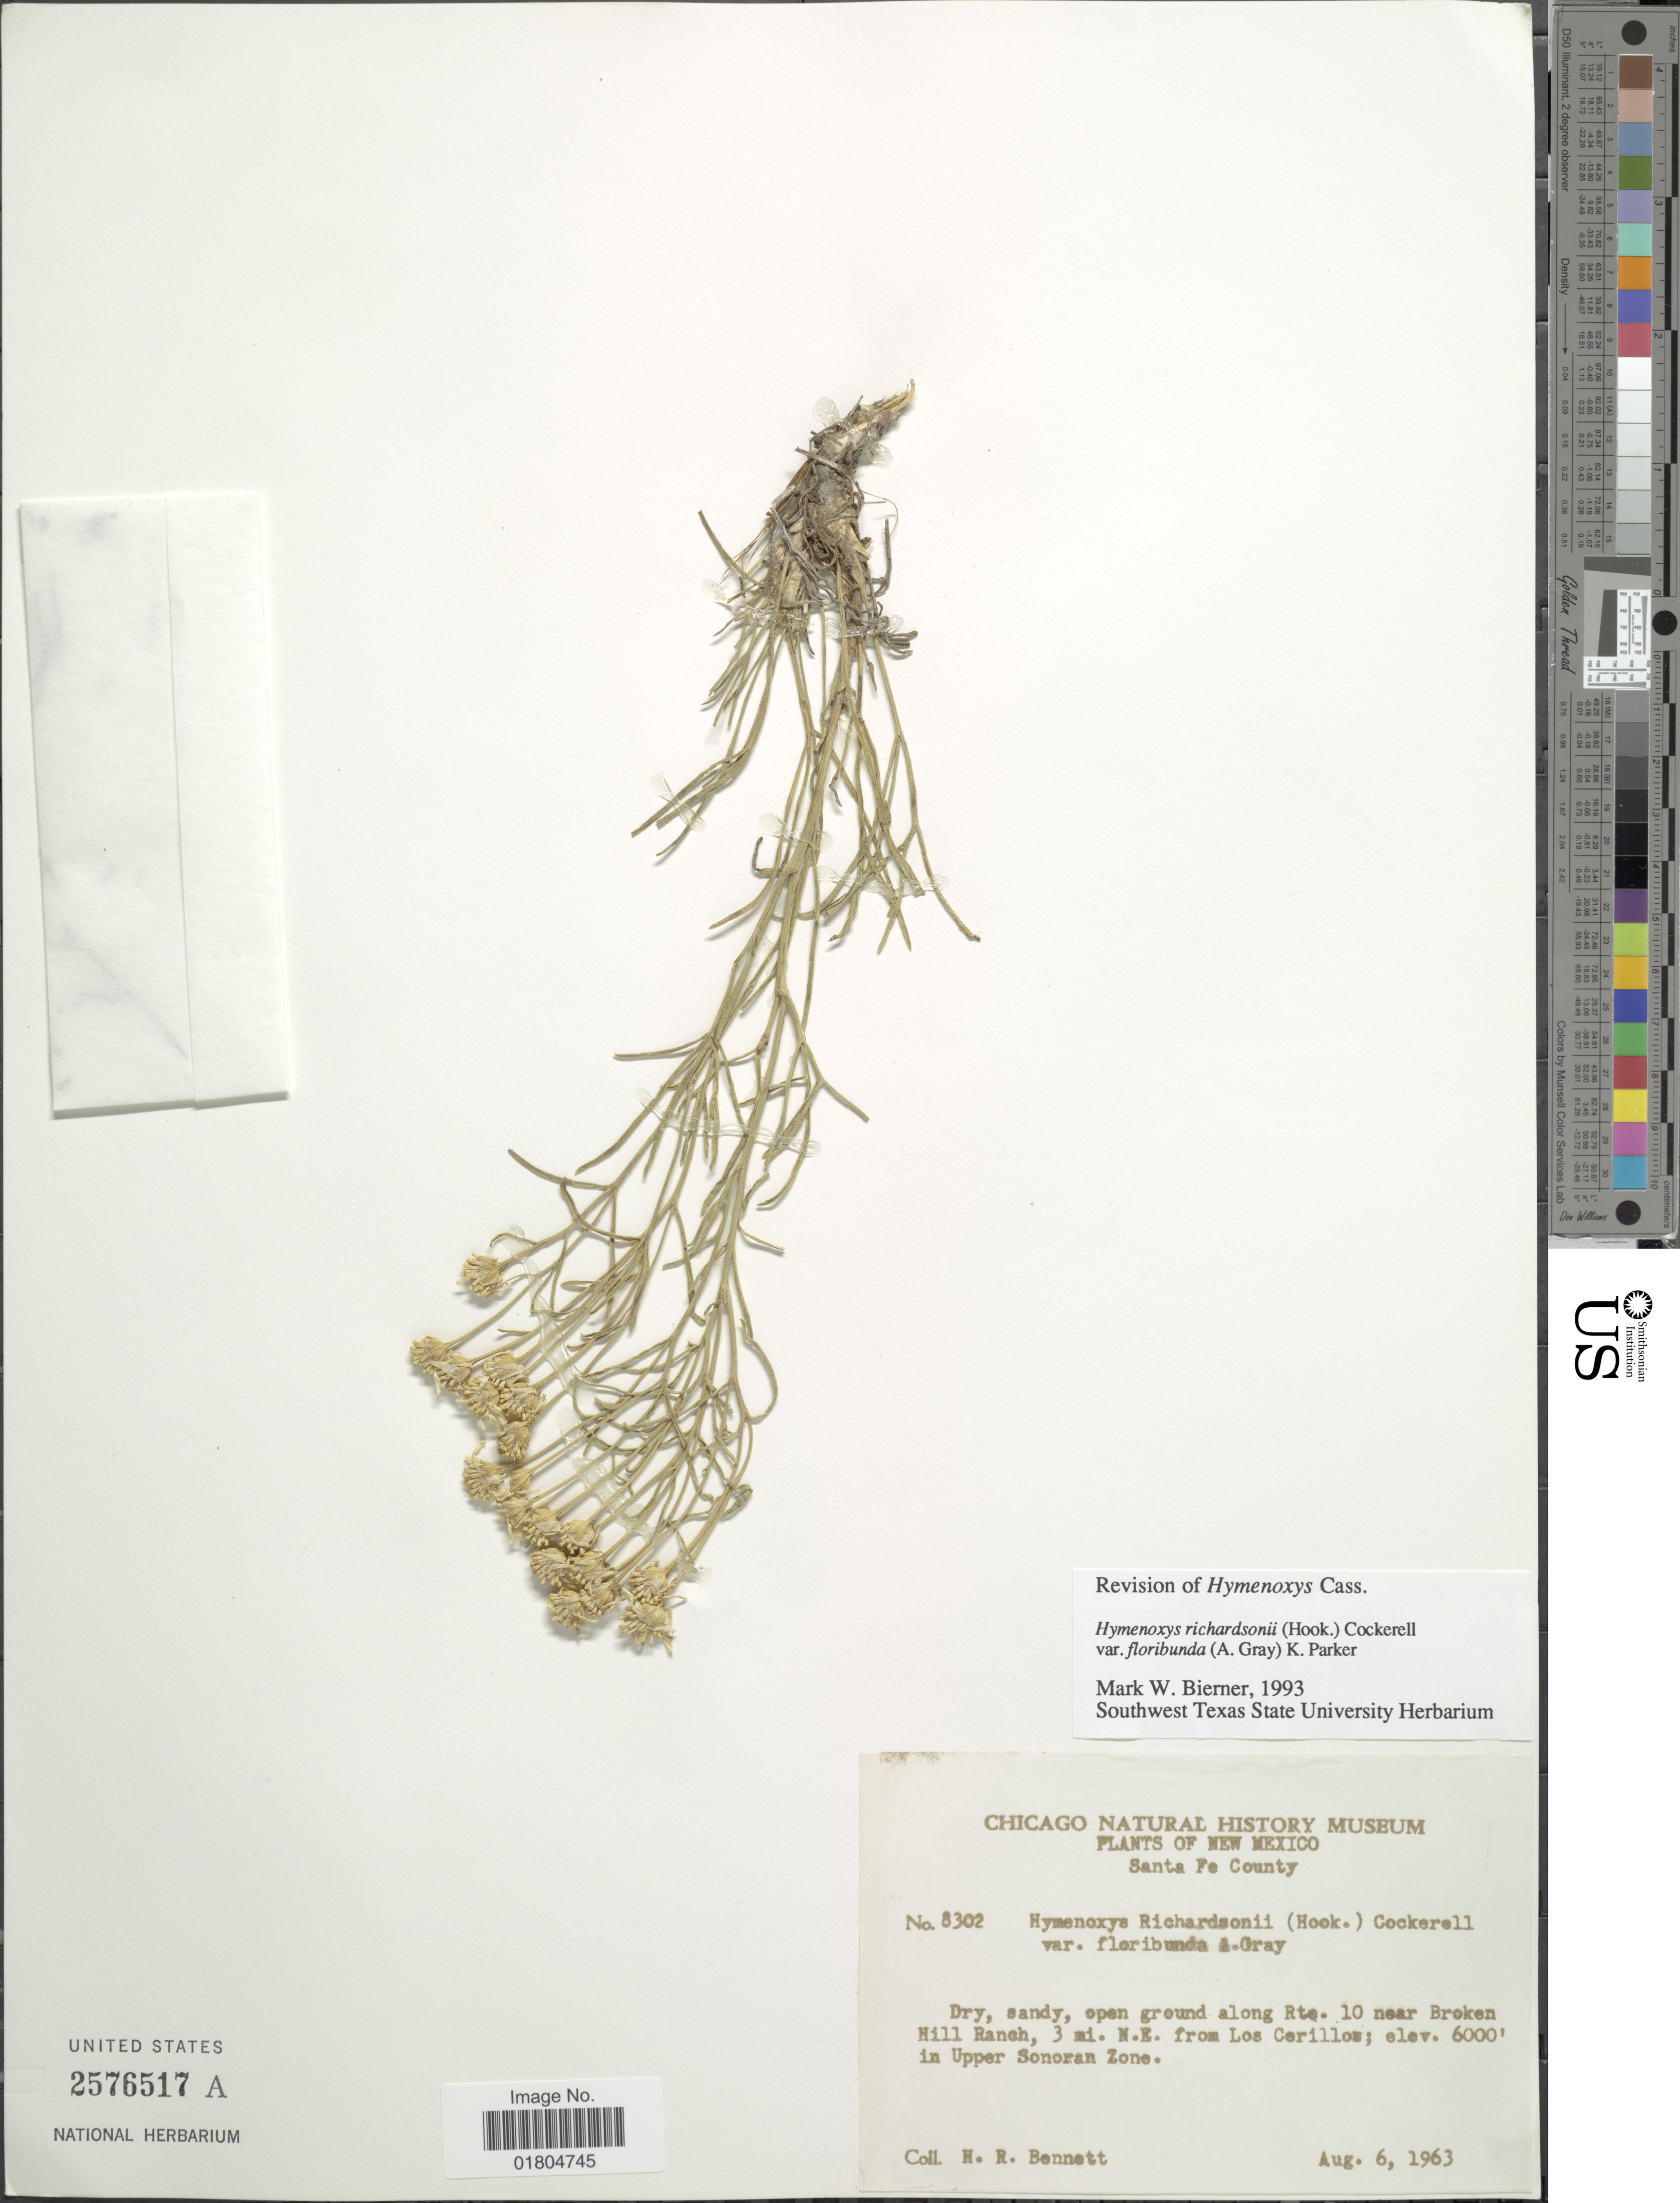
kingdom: Plantae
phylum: Tracheophyta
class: Magnoliopsida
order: Asterales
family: Asteraceae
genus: Hymenoxys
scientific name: Hymenoxys richardsonii var. floribunda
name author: (A. Gray) K.F. Parker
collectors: H. R. Bennett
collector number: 8302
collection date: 1963-08-06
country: United States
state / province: New Mexico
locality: Santa Fe County. along Rte. 10 near Broken Hill Ranch, 3 mi. N.E. from Los Cerillos, in Upper Sonoran Zone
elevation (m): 1829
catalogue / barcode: US 2576217A